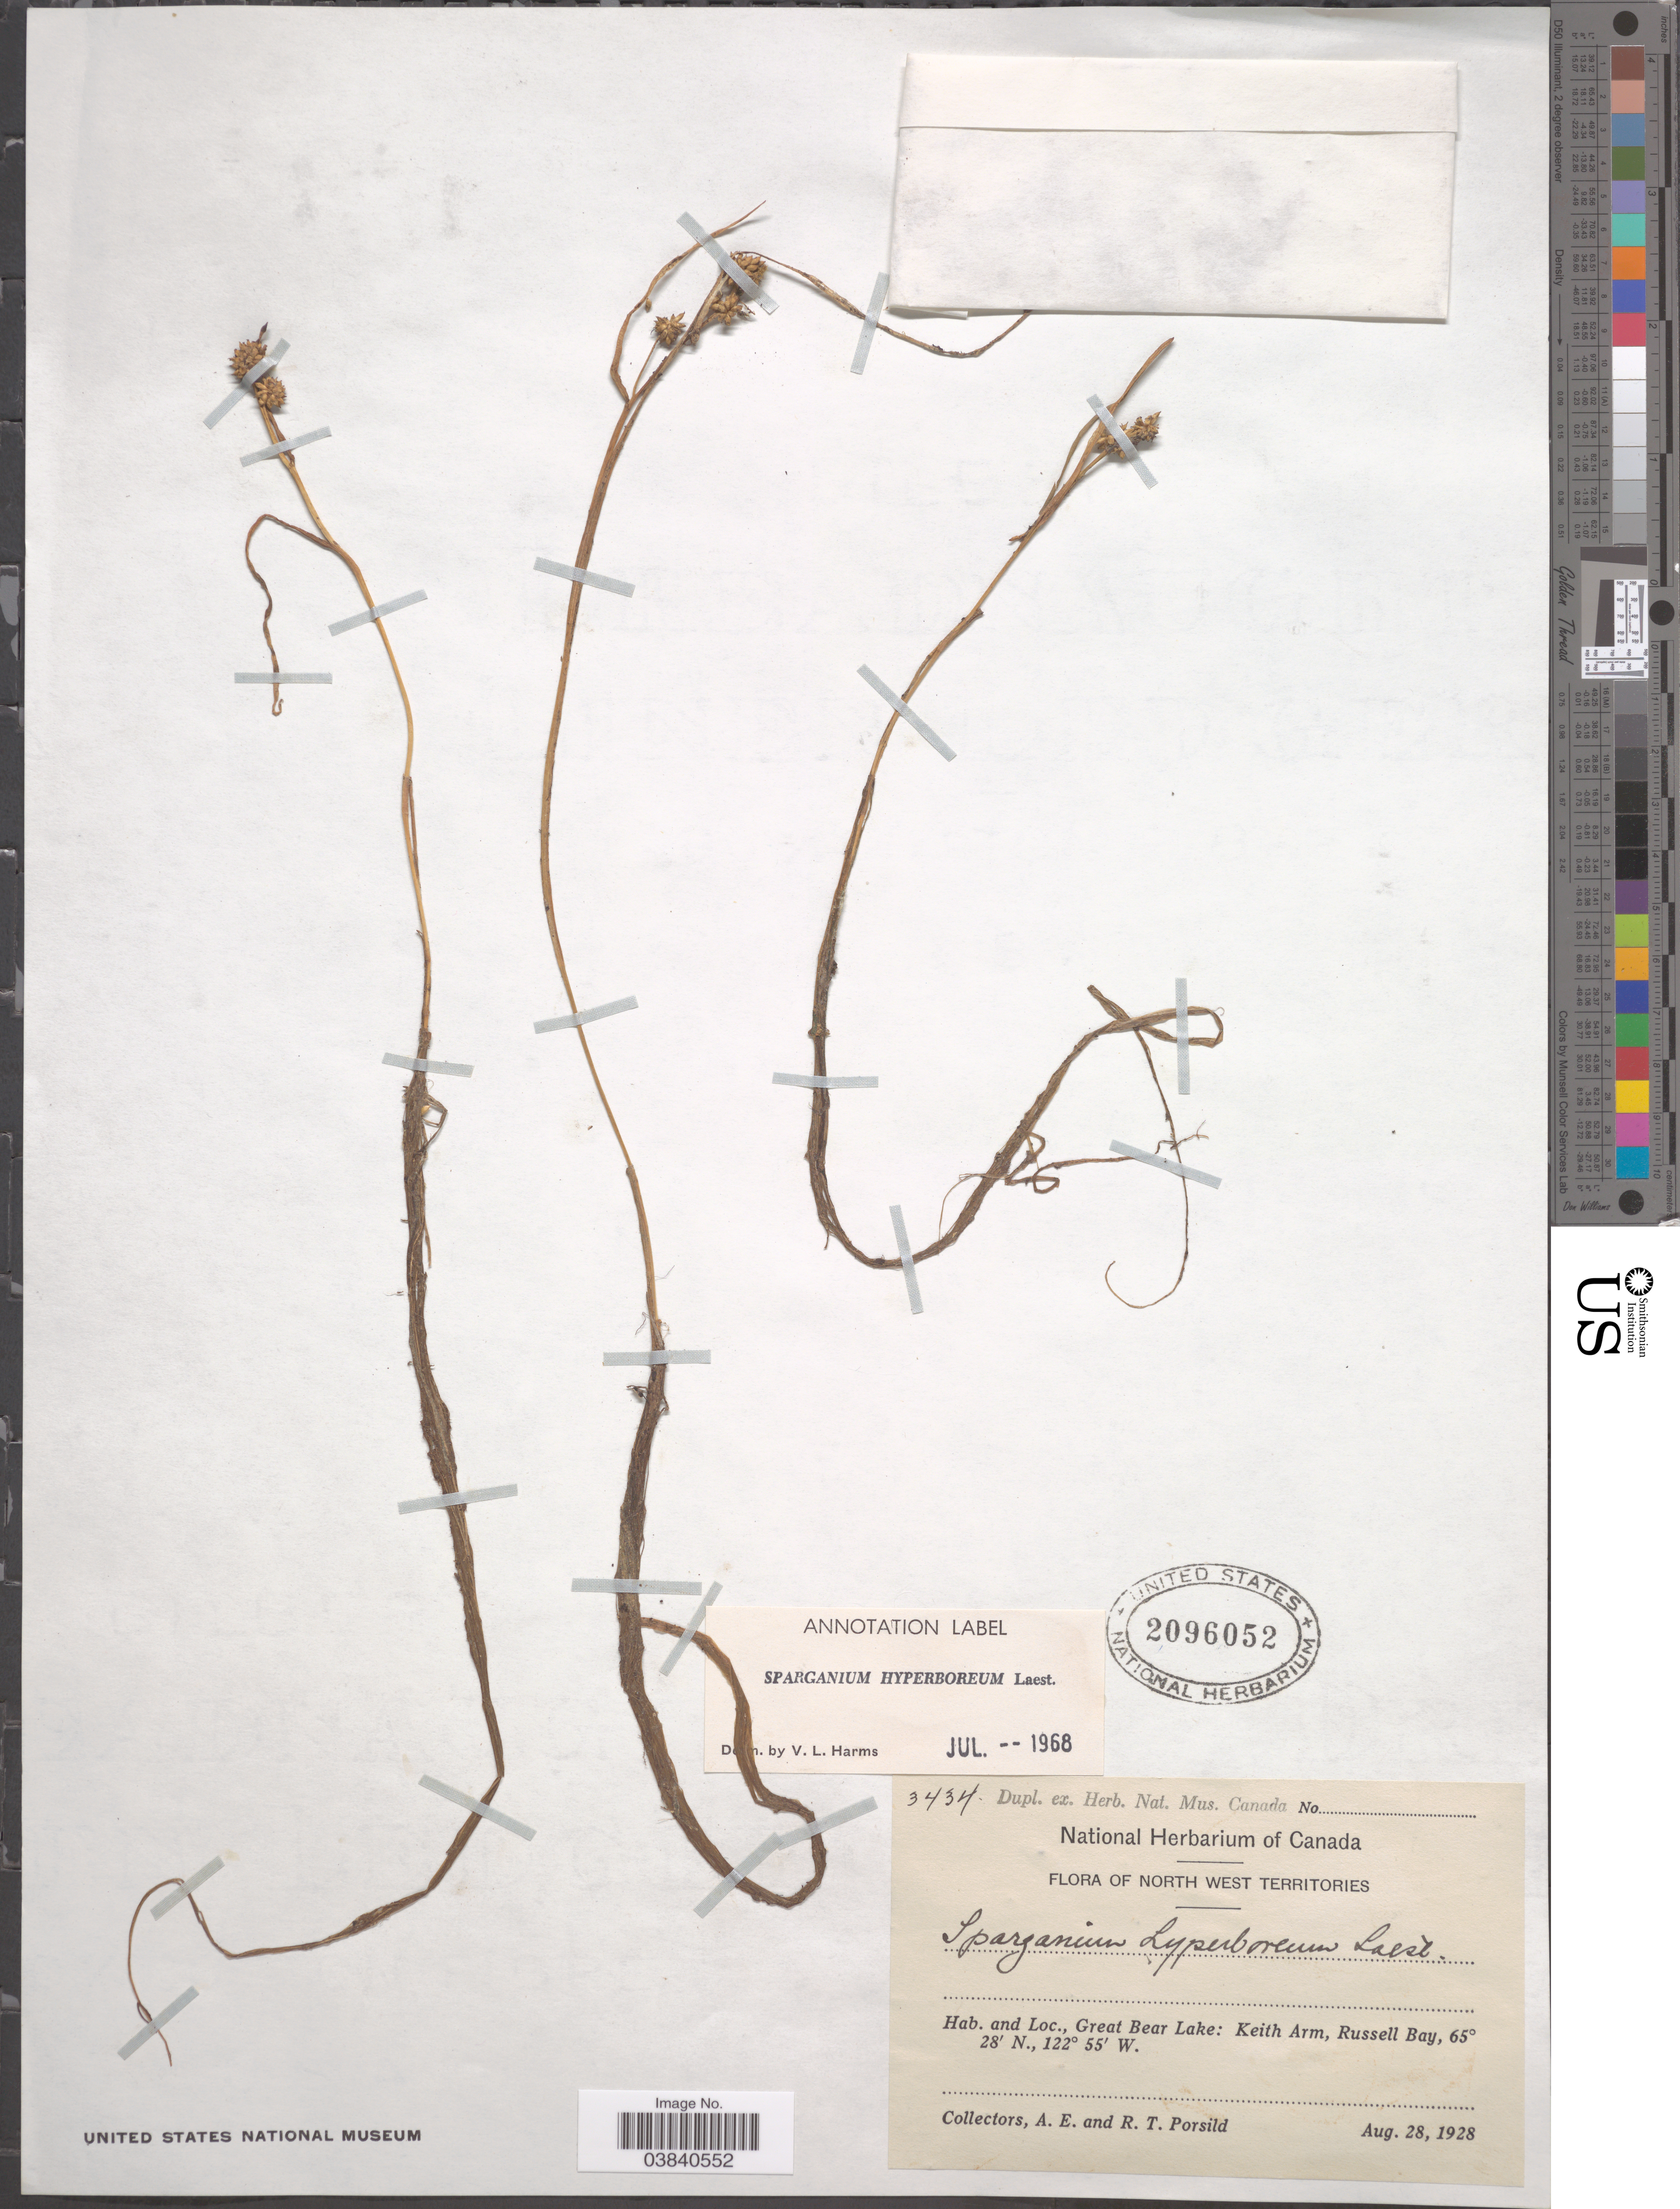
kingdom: Plantae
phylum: Tracheophyta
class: Liliopsida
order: Poales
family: Typhaceae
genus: Sparganium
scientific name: Sparganium hyperboreum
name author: Beurl. ex Laest.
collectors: A. E. Porsild & R. T. Porsild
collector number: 3434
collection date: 1928-08-28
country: Canada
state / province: Northwest Territories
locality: Great Bear Lake: Keith Arm, Russell Bay.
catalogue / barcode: US 2096052